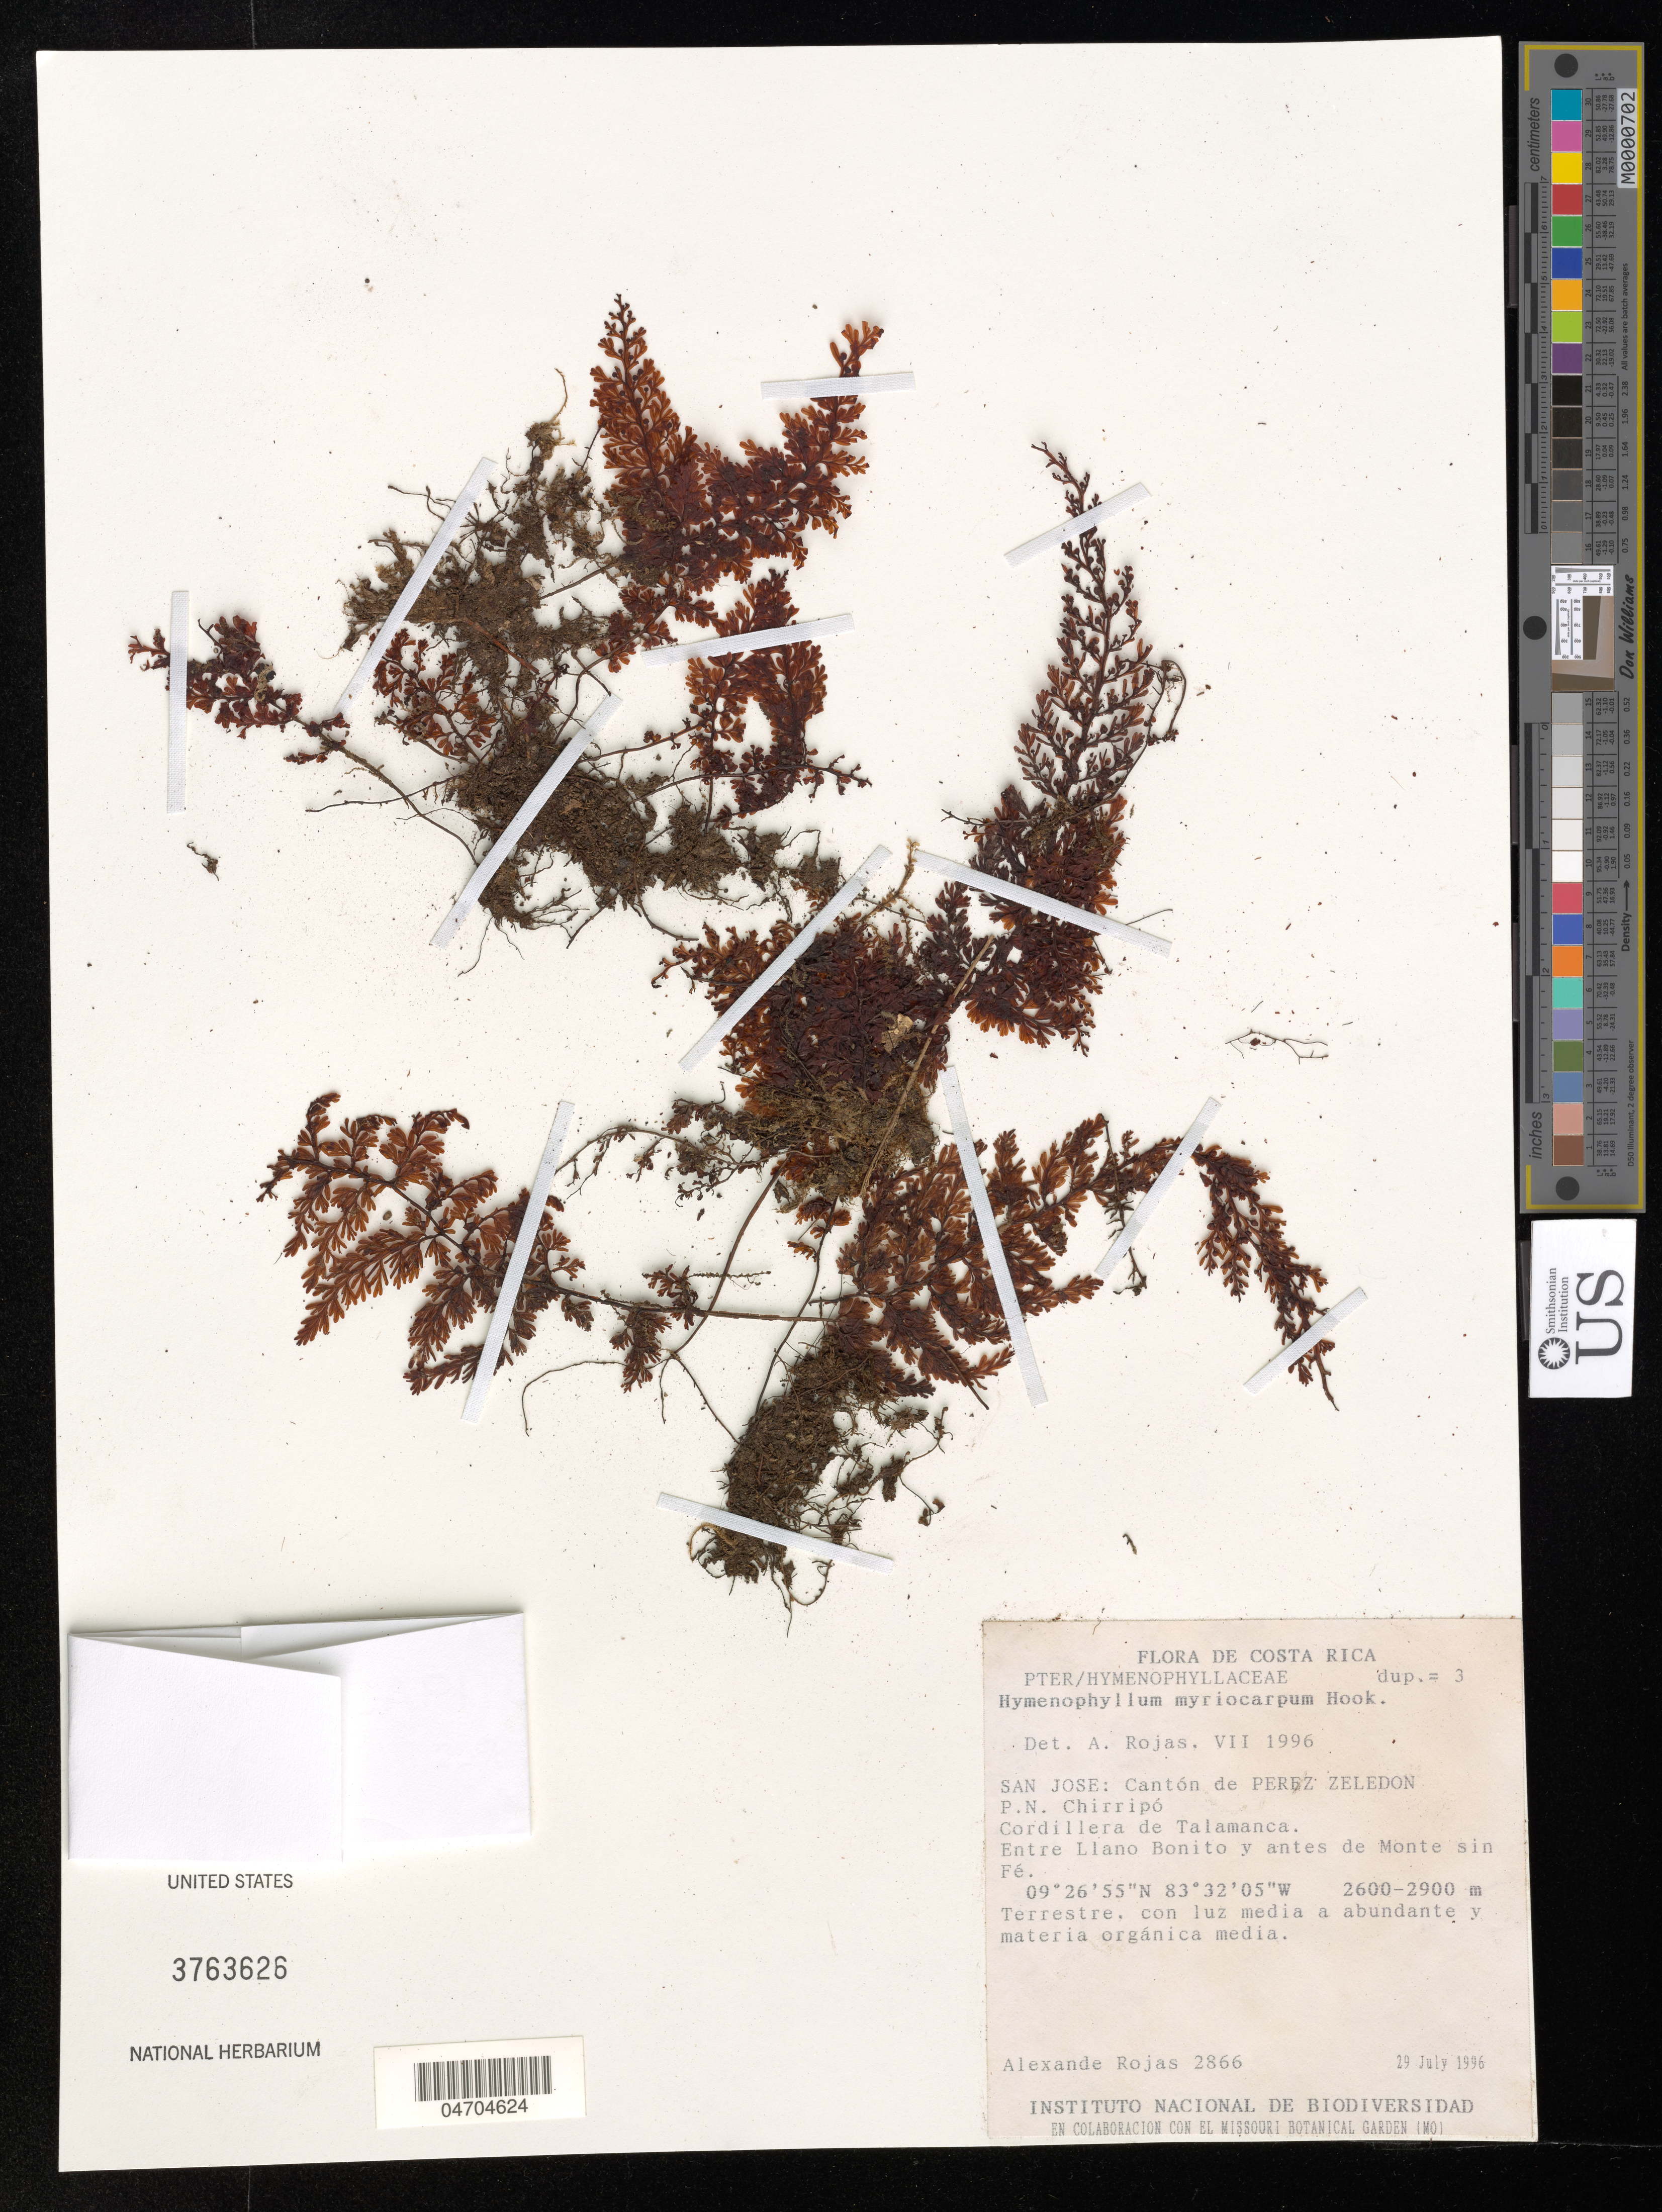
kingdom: Plantae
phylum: Tracheophyta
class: Polypodiopsida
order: Hymenophyllales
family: Hymenophyllaceae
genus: Hymenophyllum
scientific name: Hymenophyllum myriocarpum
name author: Hook.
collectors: A. Rojas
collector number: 2866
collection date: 1996-07-29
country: Costa Rica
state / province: San José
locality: Cantón de Perez-Zeledon. P. N. Chirripó. Cordillera de Talamanca. Entre Llano Bonito y antes de Monte sin Fé.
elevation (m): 2600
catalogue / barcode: US 3763626